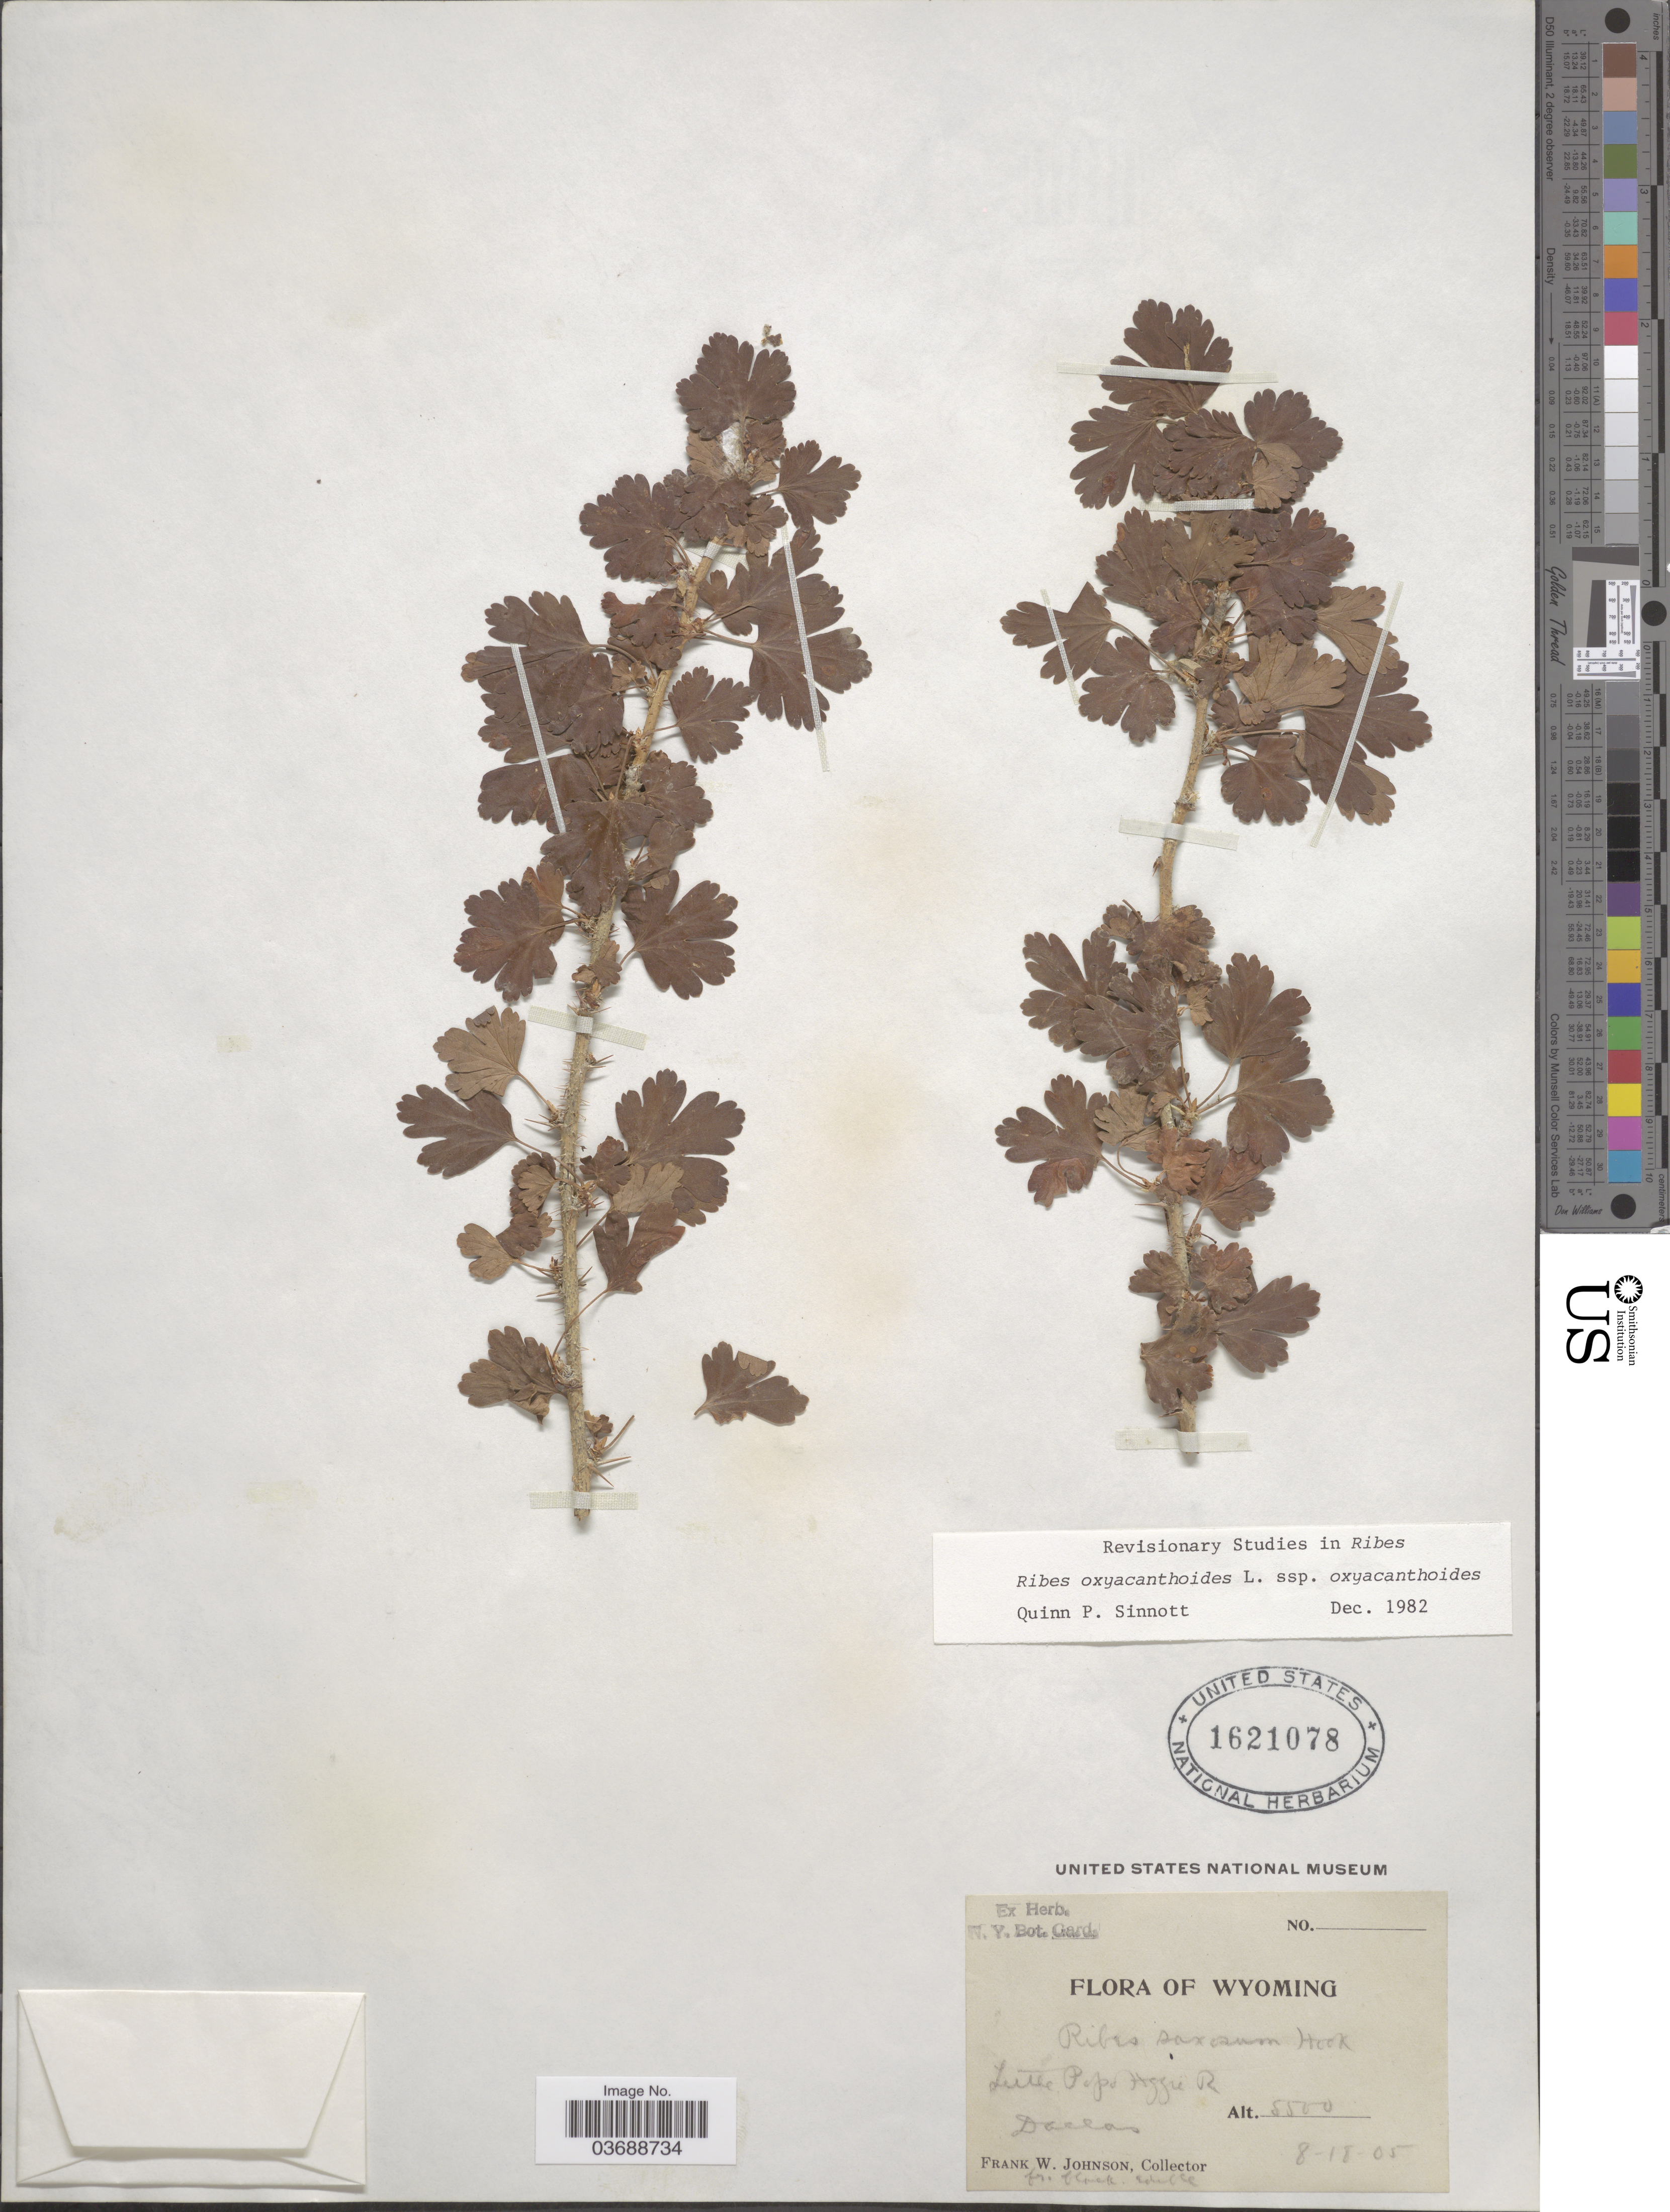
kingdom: Plantae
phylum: Tracheophyta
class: Magnoliopsida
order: Saxifragales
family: Grossulariaceae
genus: Ribes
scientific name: Ribes oxyacanthoides subsp. oxyacanthoides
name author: L.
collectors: F. W. Johnson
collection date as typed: Transcribed d/m/y: 18/8/5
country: United States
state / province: Wyoming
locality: Little Pops Azzie R. Darlas.*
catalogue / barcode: US 1621078